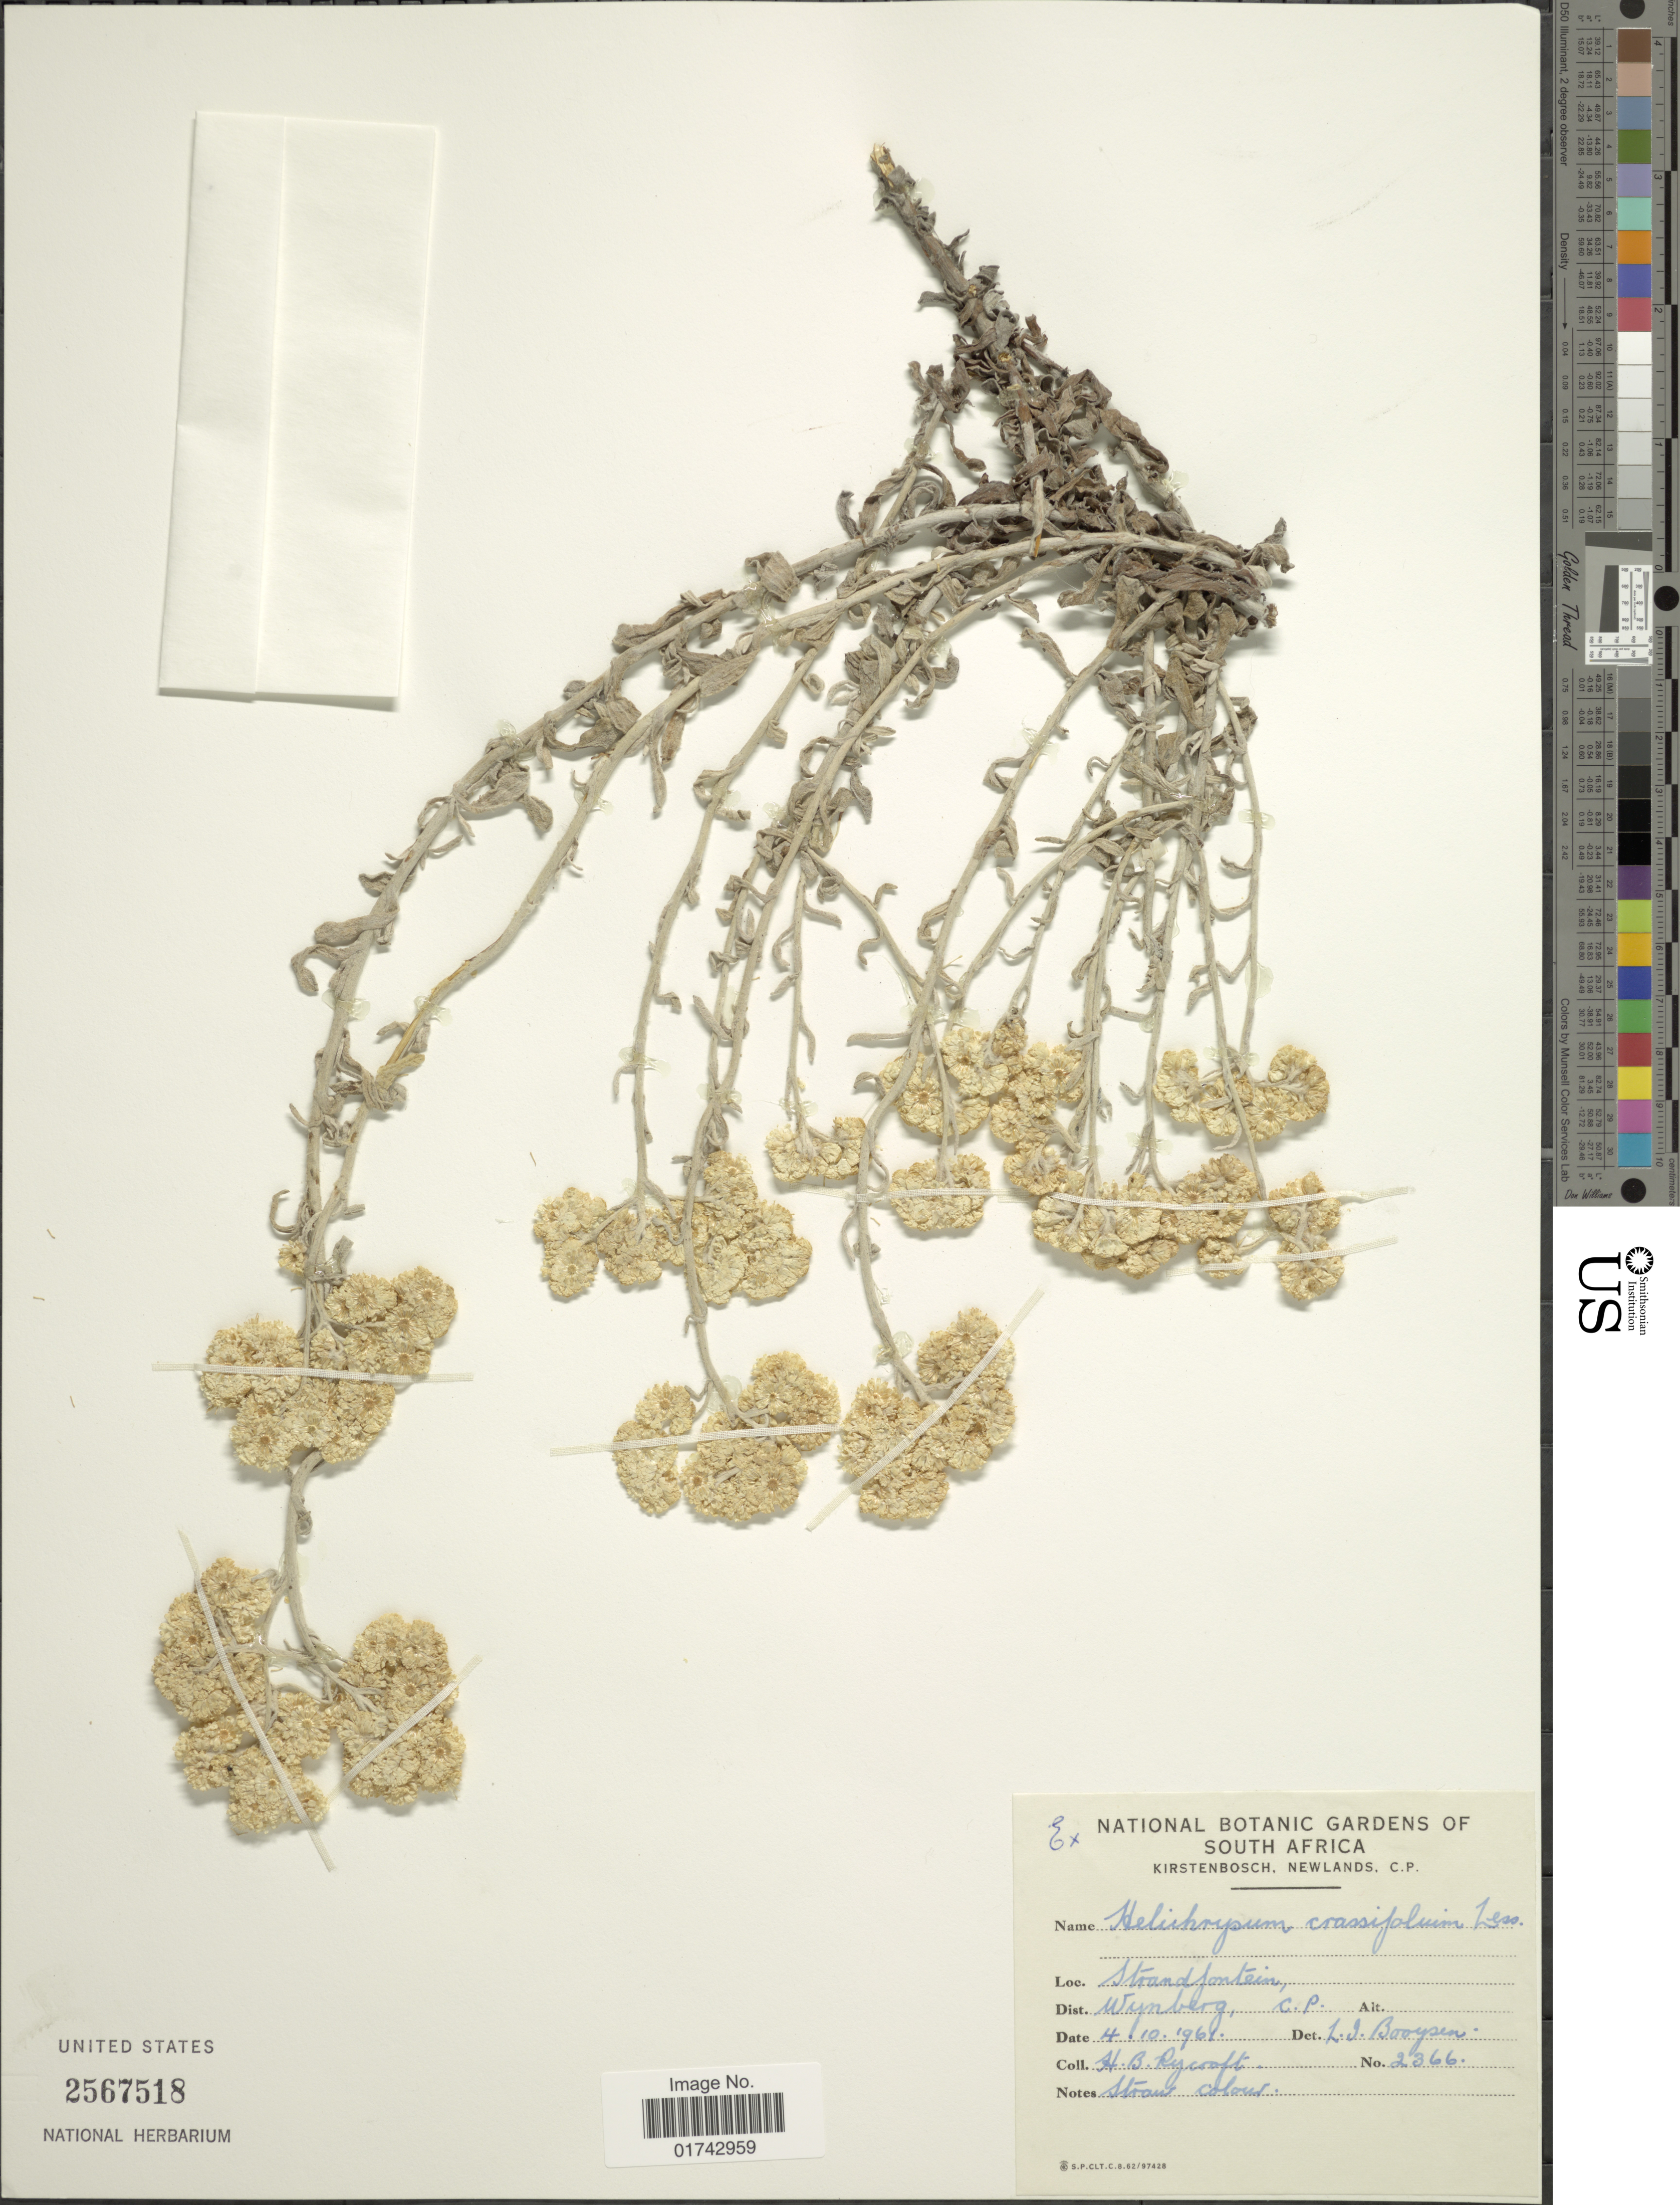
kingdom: Plantae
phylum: Tracheophyta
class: Magnoliopsida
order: Asterales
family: Asteraceae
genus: Helichrysum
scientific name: Helichrysum crassifolium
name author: (L.) D. Don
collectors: H. Rycroft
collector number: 2366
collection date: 1961-10-04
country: South Africa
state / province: Western Cape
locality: C. P., Strandfontein, Wynberg, C. P.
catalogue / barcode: US 2567518